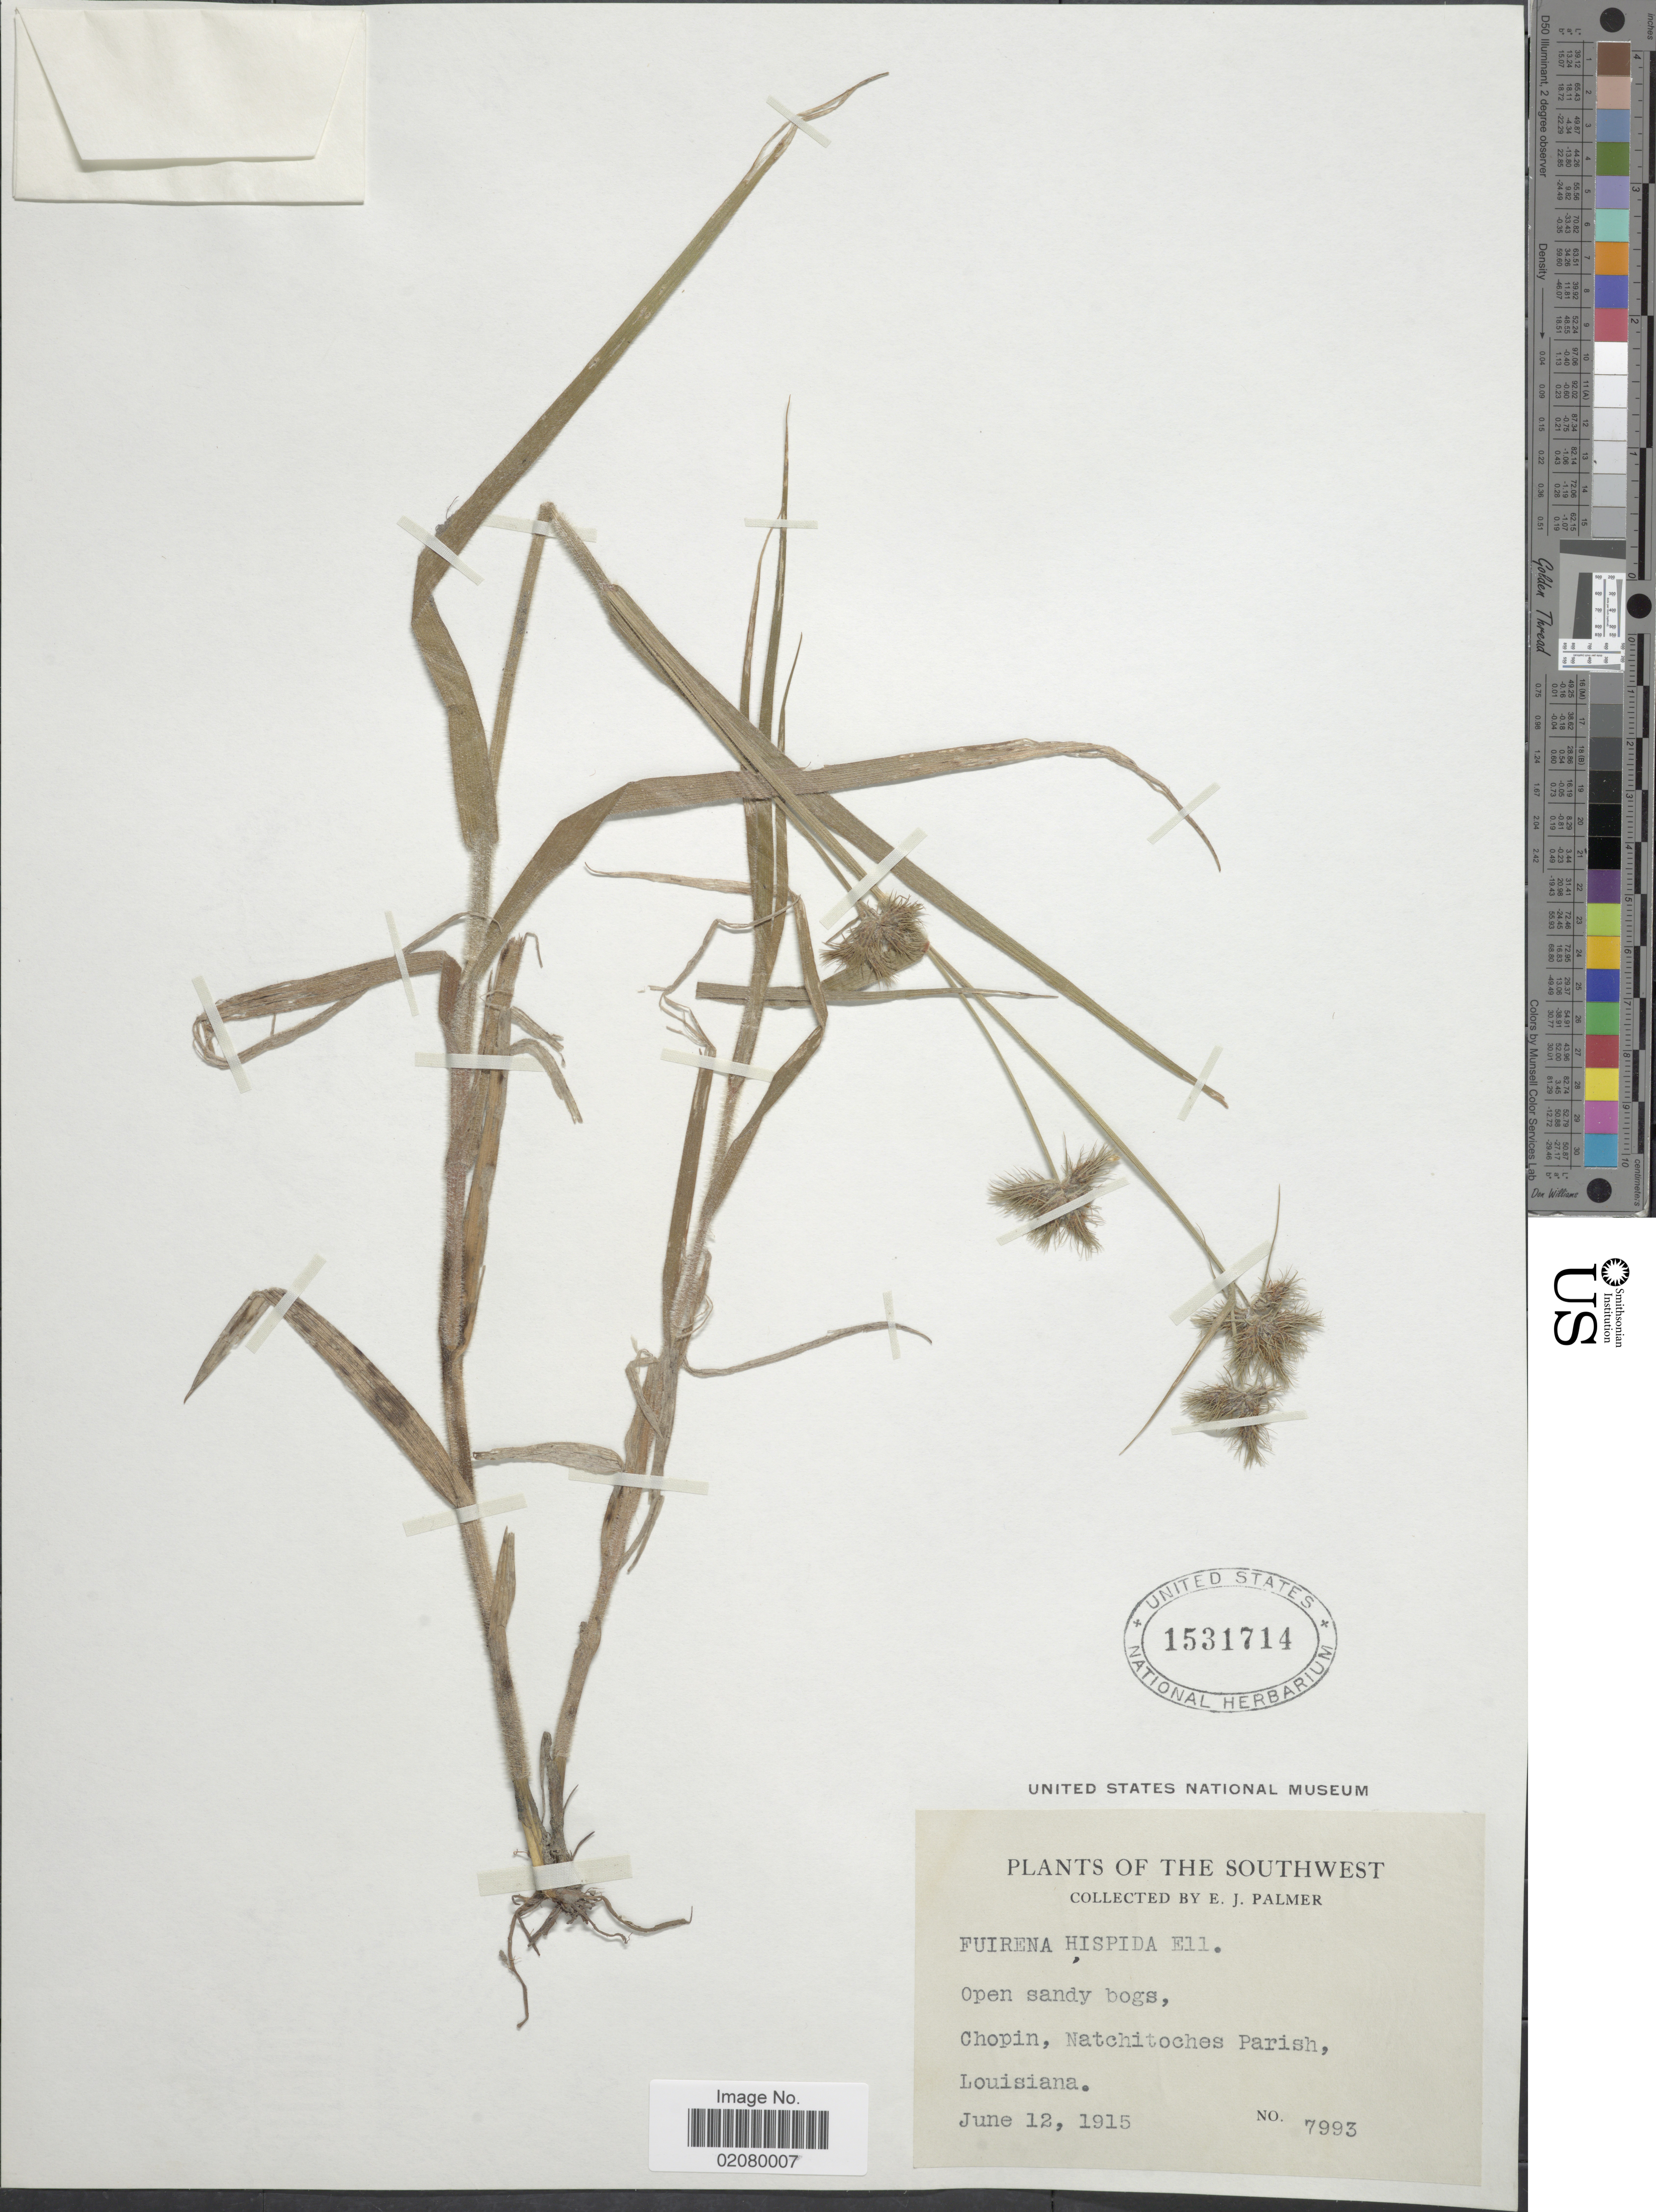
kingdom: Plantae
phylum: Tracheophyta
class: Liliopsida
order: Poales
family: Cyperaceae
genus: Fuirena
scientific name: Fuirena squarrosa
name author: Michx.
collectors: E. J. Palmer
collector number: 7993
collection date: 1915-06-12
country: United States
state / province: Louisiana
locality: The southwest. Chopin, Natchitoches Parish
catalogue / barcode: US 1531714